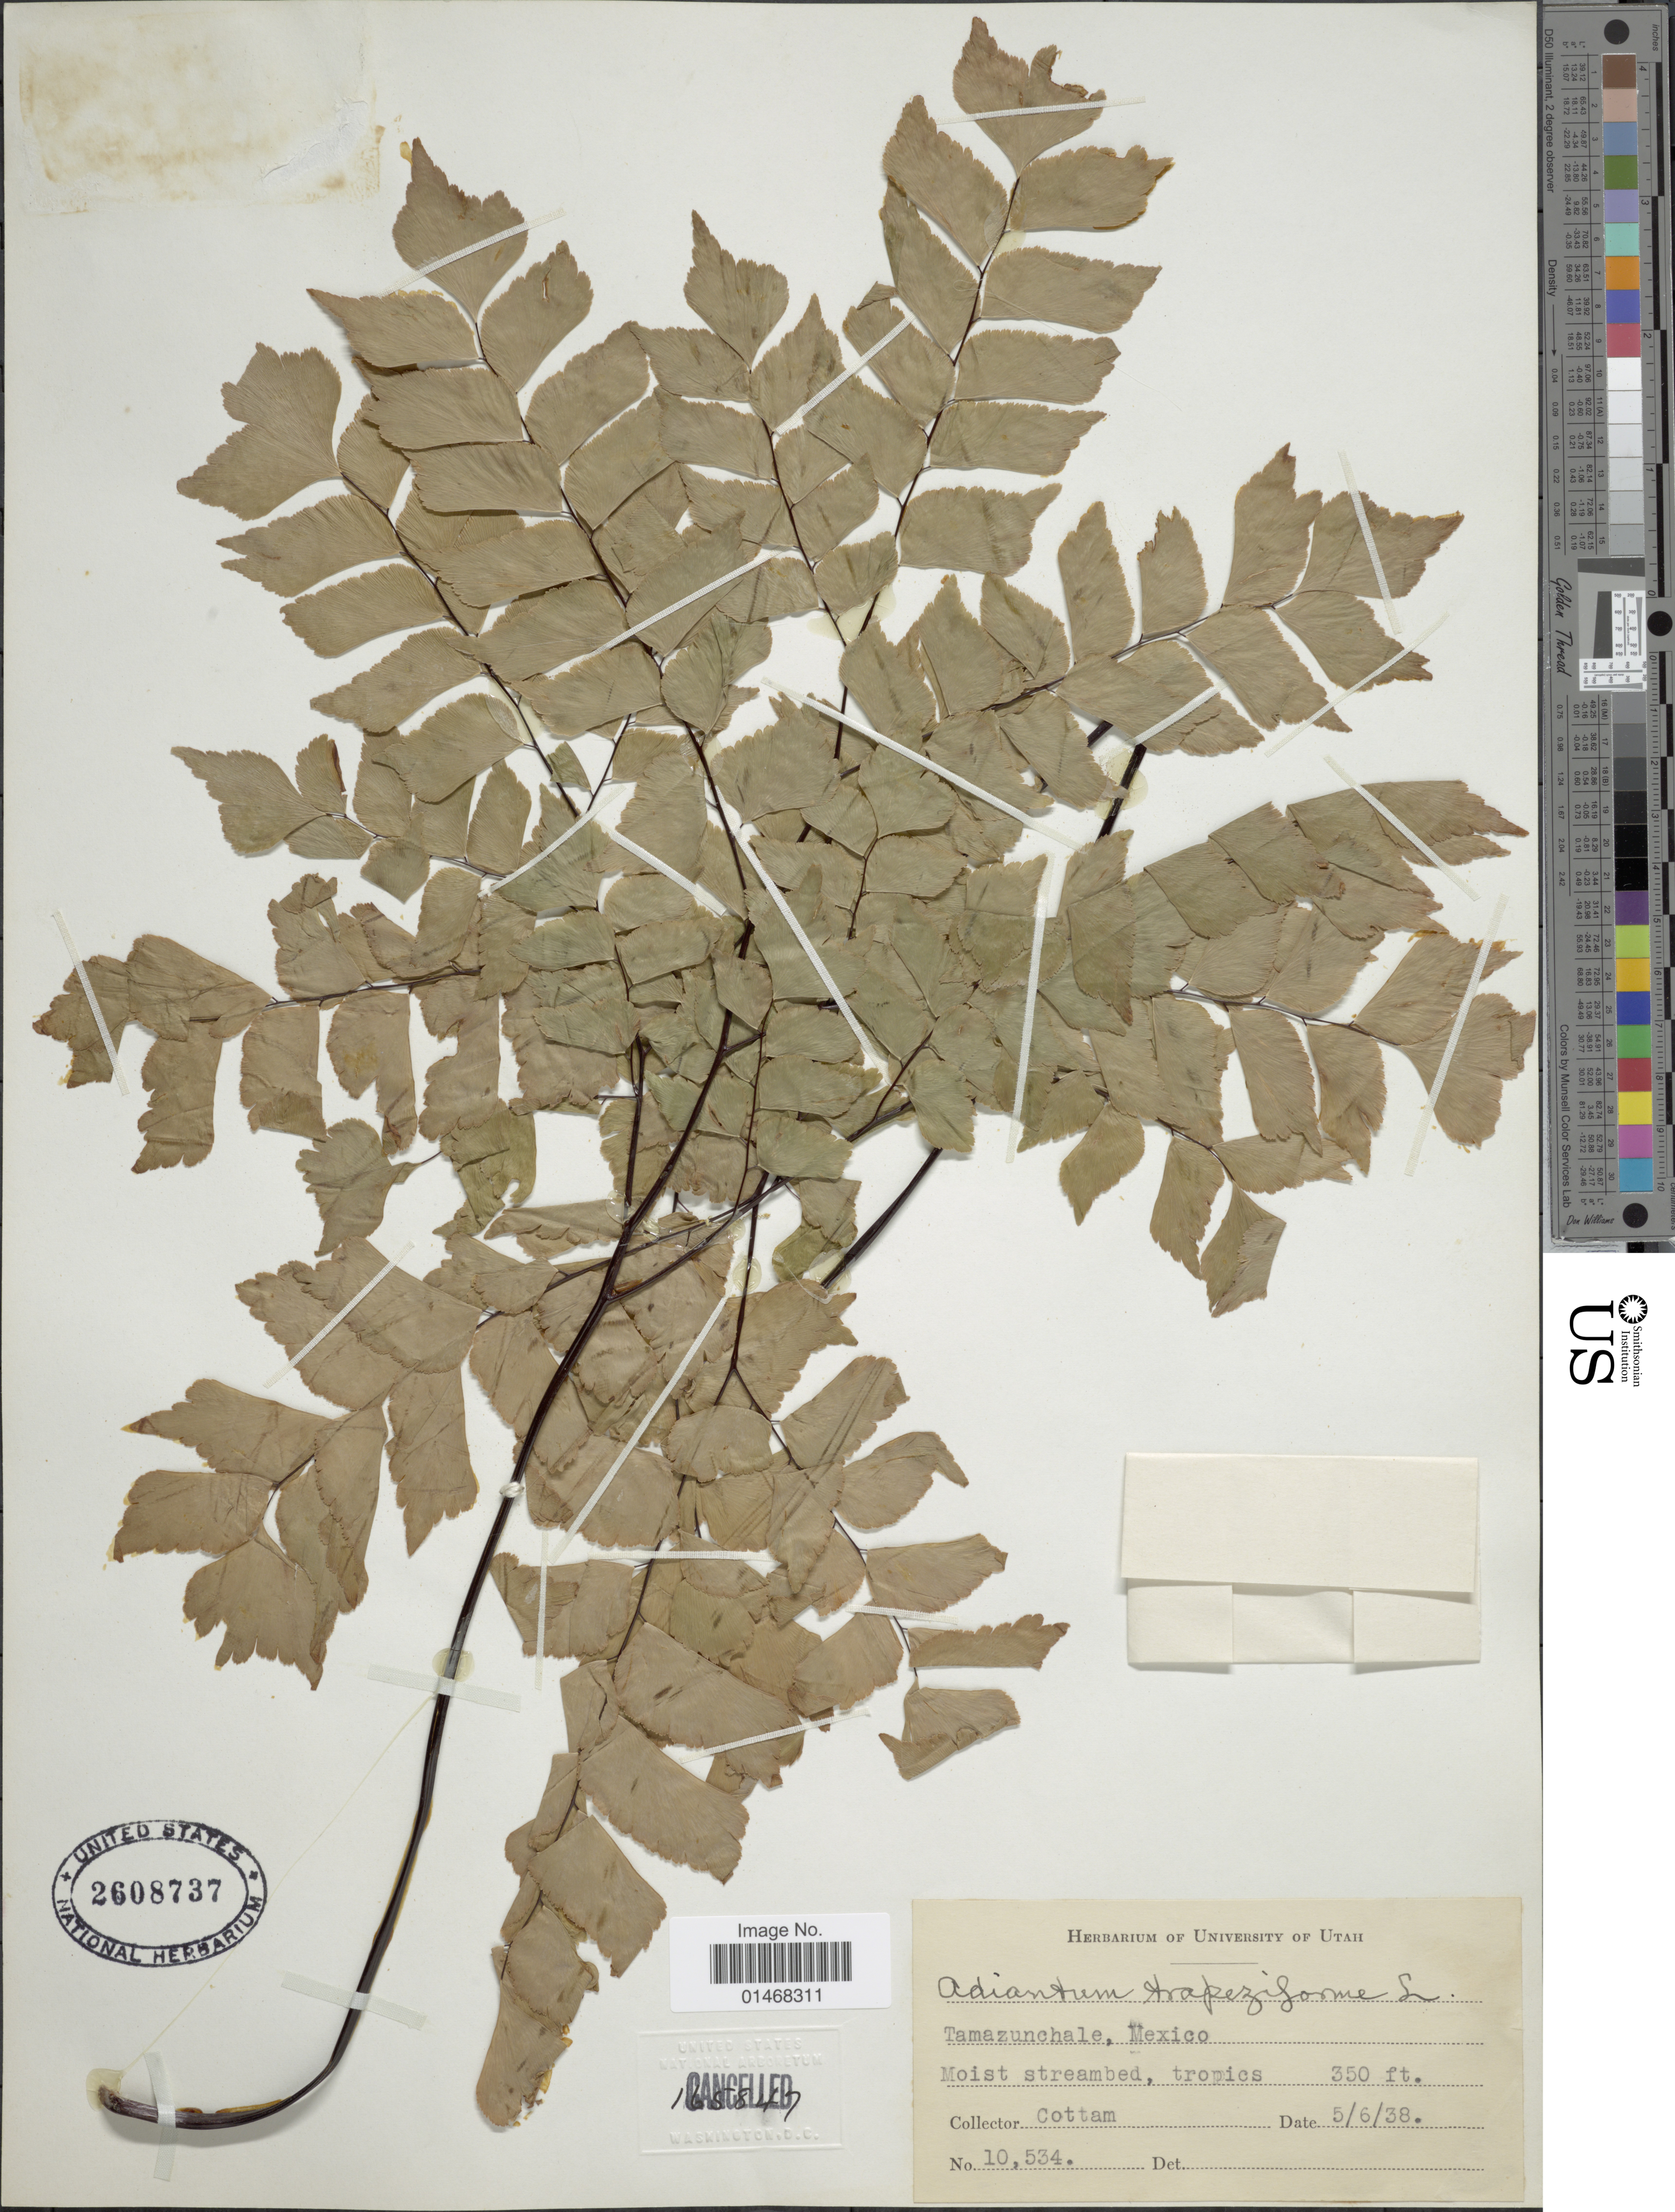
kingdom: Plantae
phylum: Tracheophyta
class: Polypodiopsida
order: Polypodiales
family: Pteridaceae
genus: Adiantum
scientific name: Adiantum trapeziforme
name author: L.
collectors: Cottam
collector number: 10534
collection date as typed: Transcribed d/m/y: 5/6/38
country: Mexico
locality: Tamazunchale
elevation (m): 107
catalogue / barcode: US 2608737